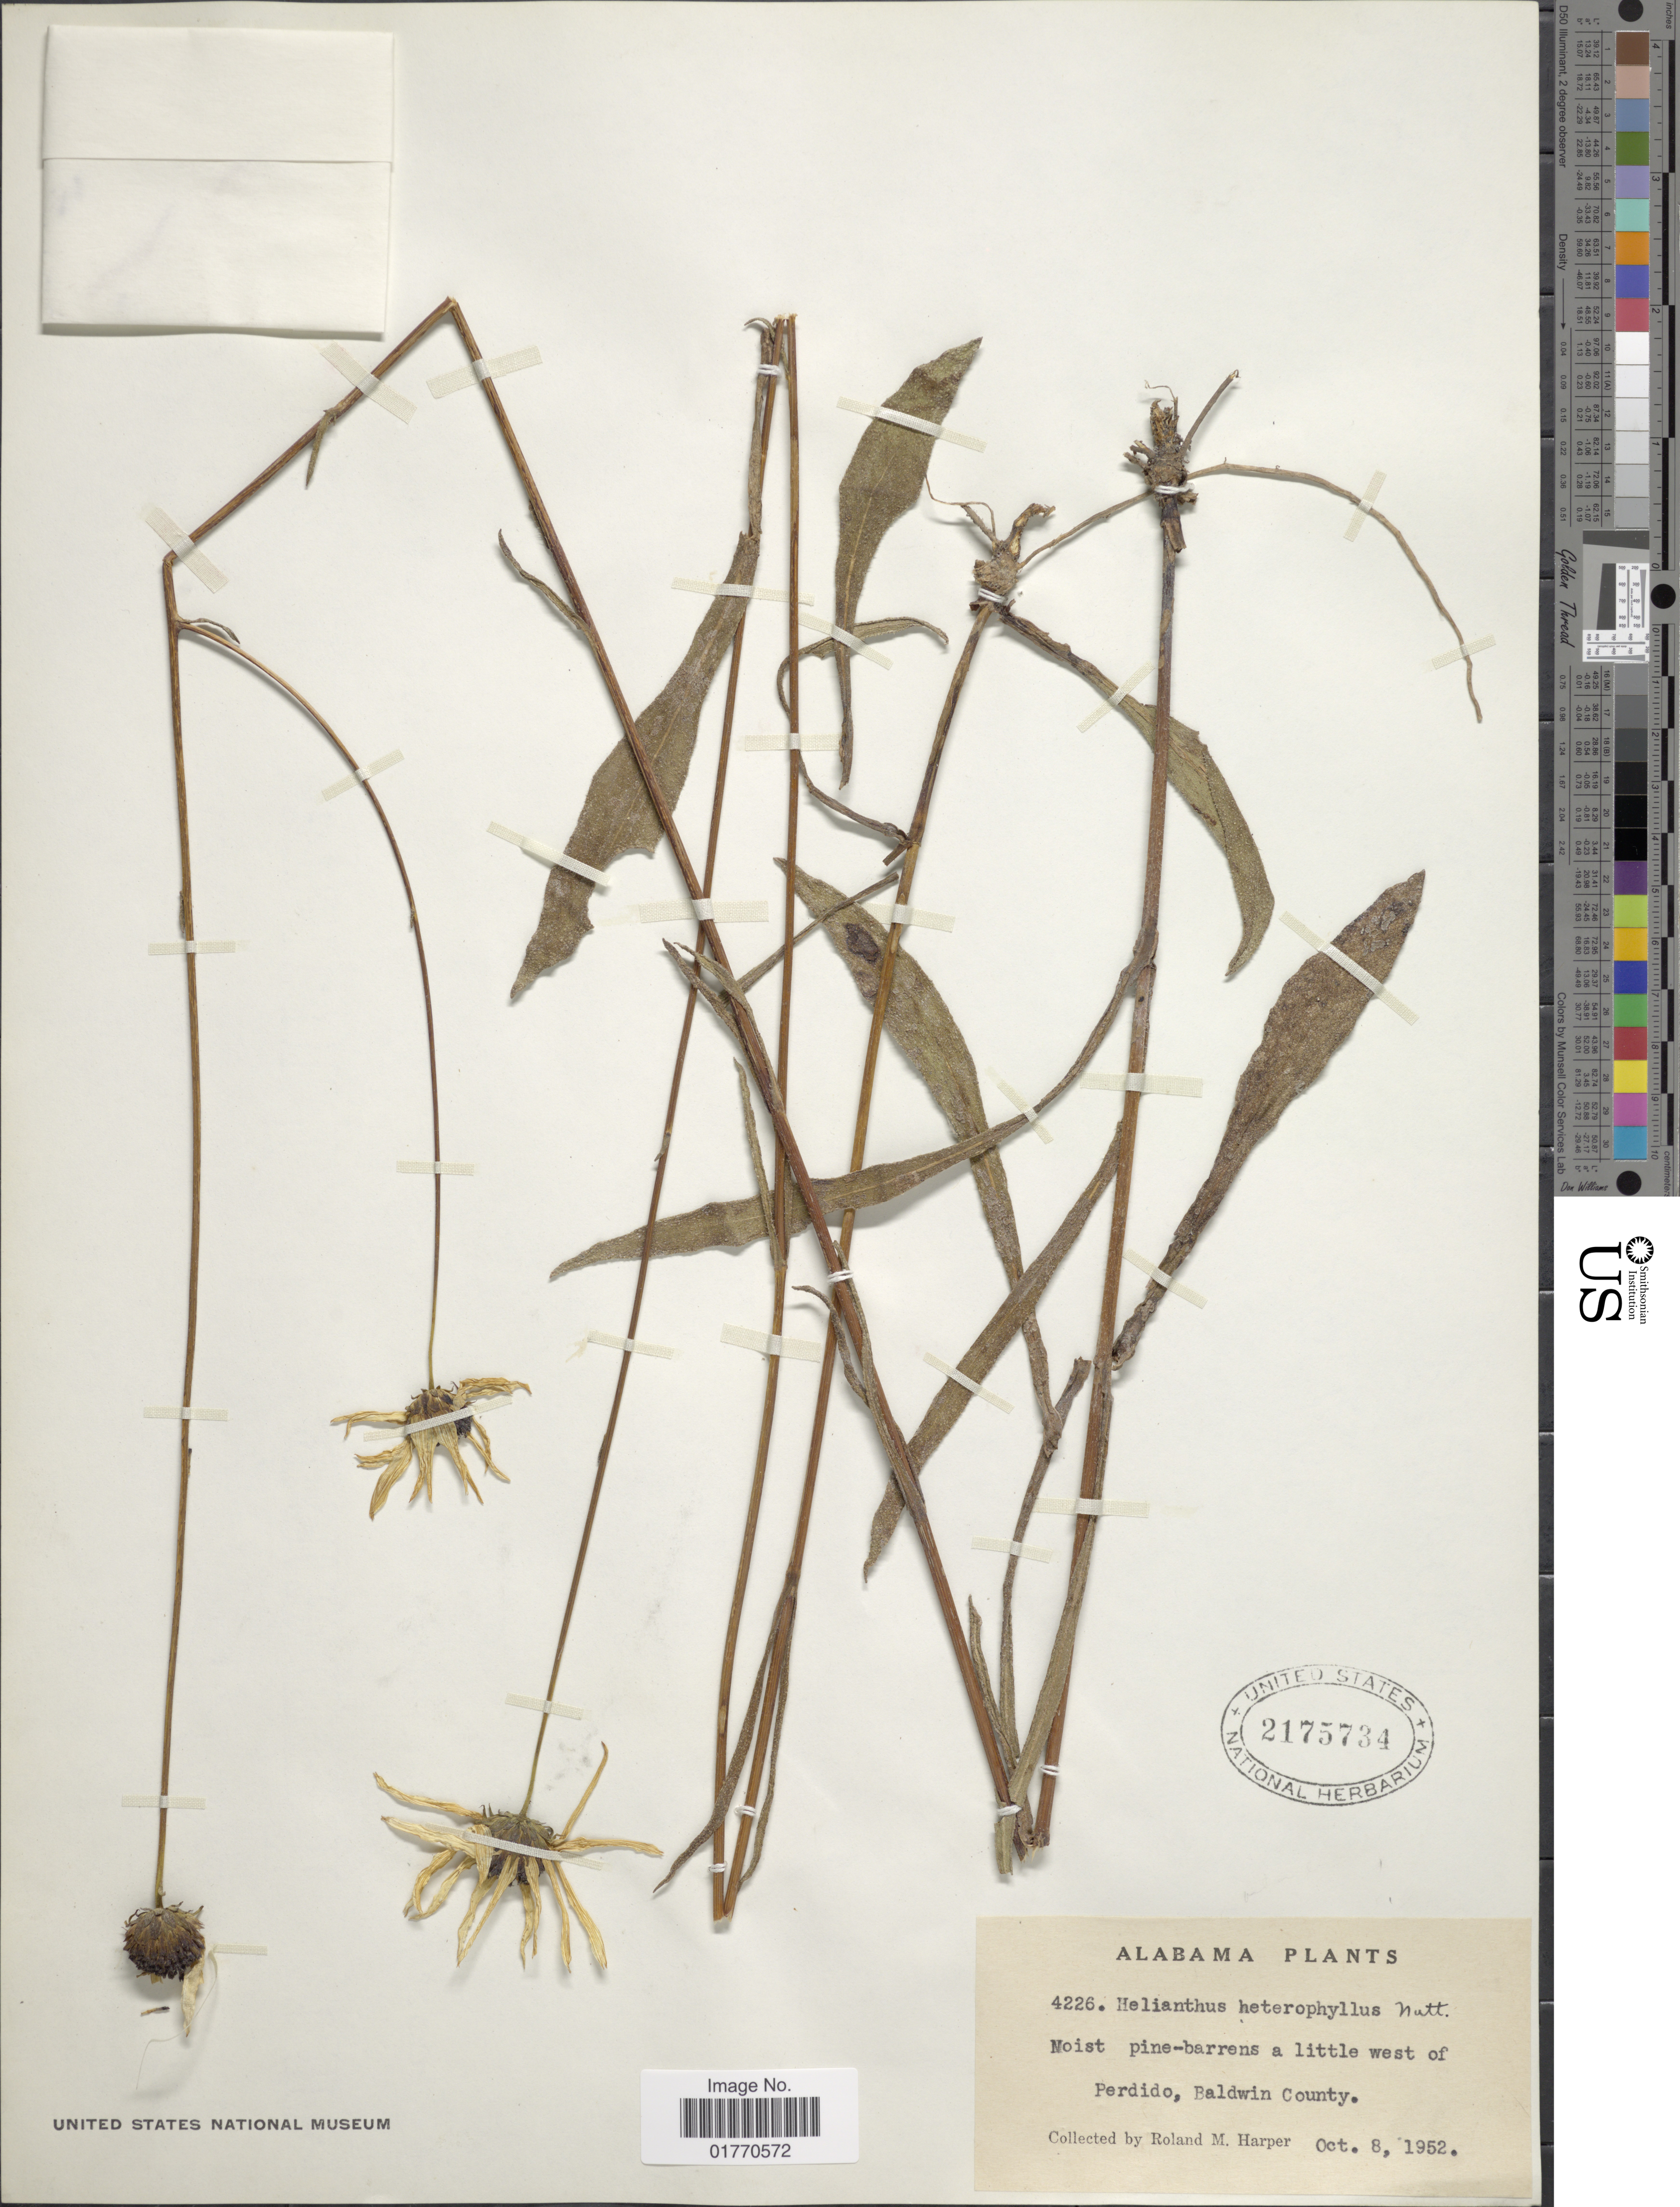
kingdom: Plantae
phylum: Tracheophyta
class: Magnoliopsida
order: Asterales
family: Asteraceae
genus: Helianthus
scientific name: Helianthus heterophyllus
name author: Nutt.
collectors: R. M. Harper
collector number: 4226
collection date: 1952-10-08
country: United States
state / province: Alabama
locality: Moist pine-barrens a little west of Perdido, Baldwin County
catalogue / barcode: US 2175734